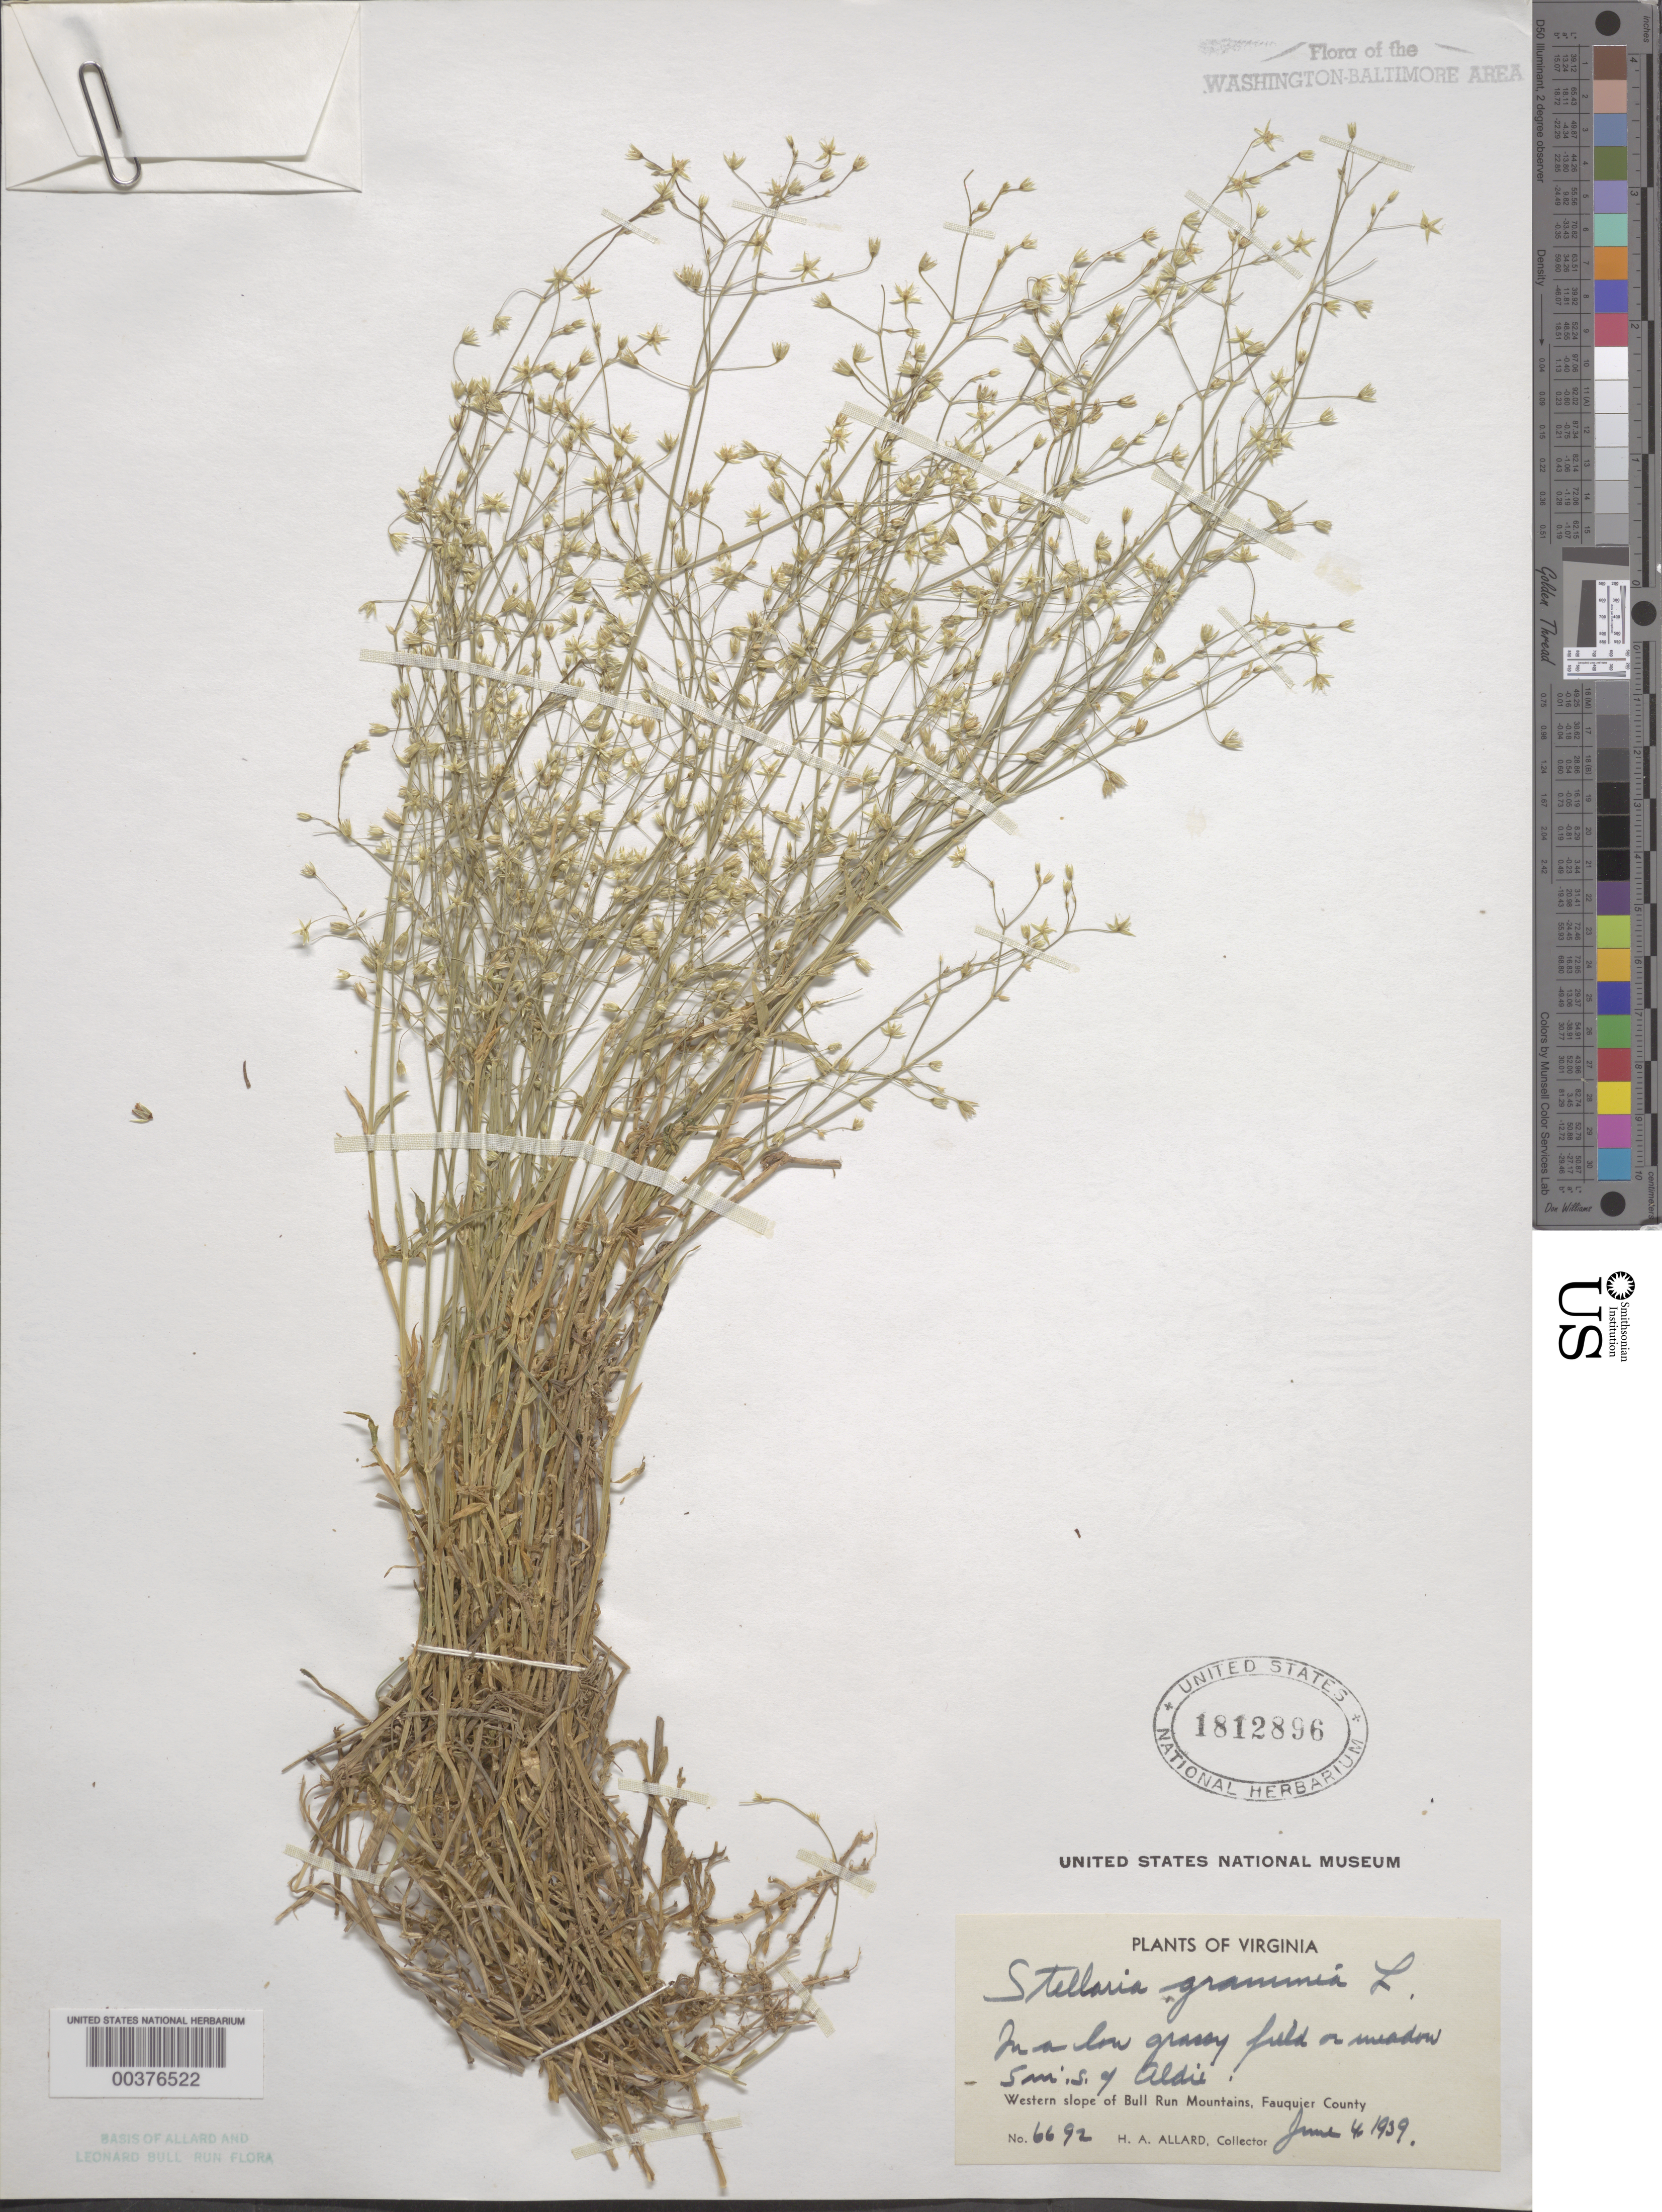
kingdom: Plantae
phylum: Tracheophyta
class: Magnoliopsida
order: Caryophyllales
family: Caryophyllaceae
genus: Stellaria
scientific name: Stellaria graminea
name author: L.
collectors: H. A. Allard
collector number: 6692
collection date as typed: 04 Jun 1939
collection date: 1939-06-04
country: United States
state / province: Virginia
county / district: Fauquier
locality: South of Aldie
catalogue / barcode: US 1812896